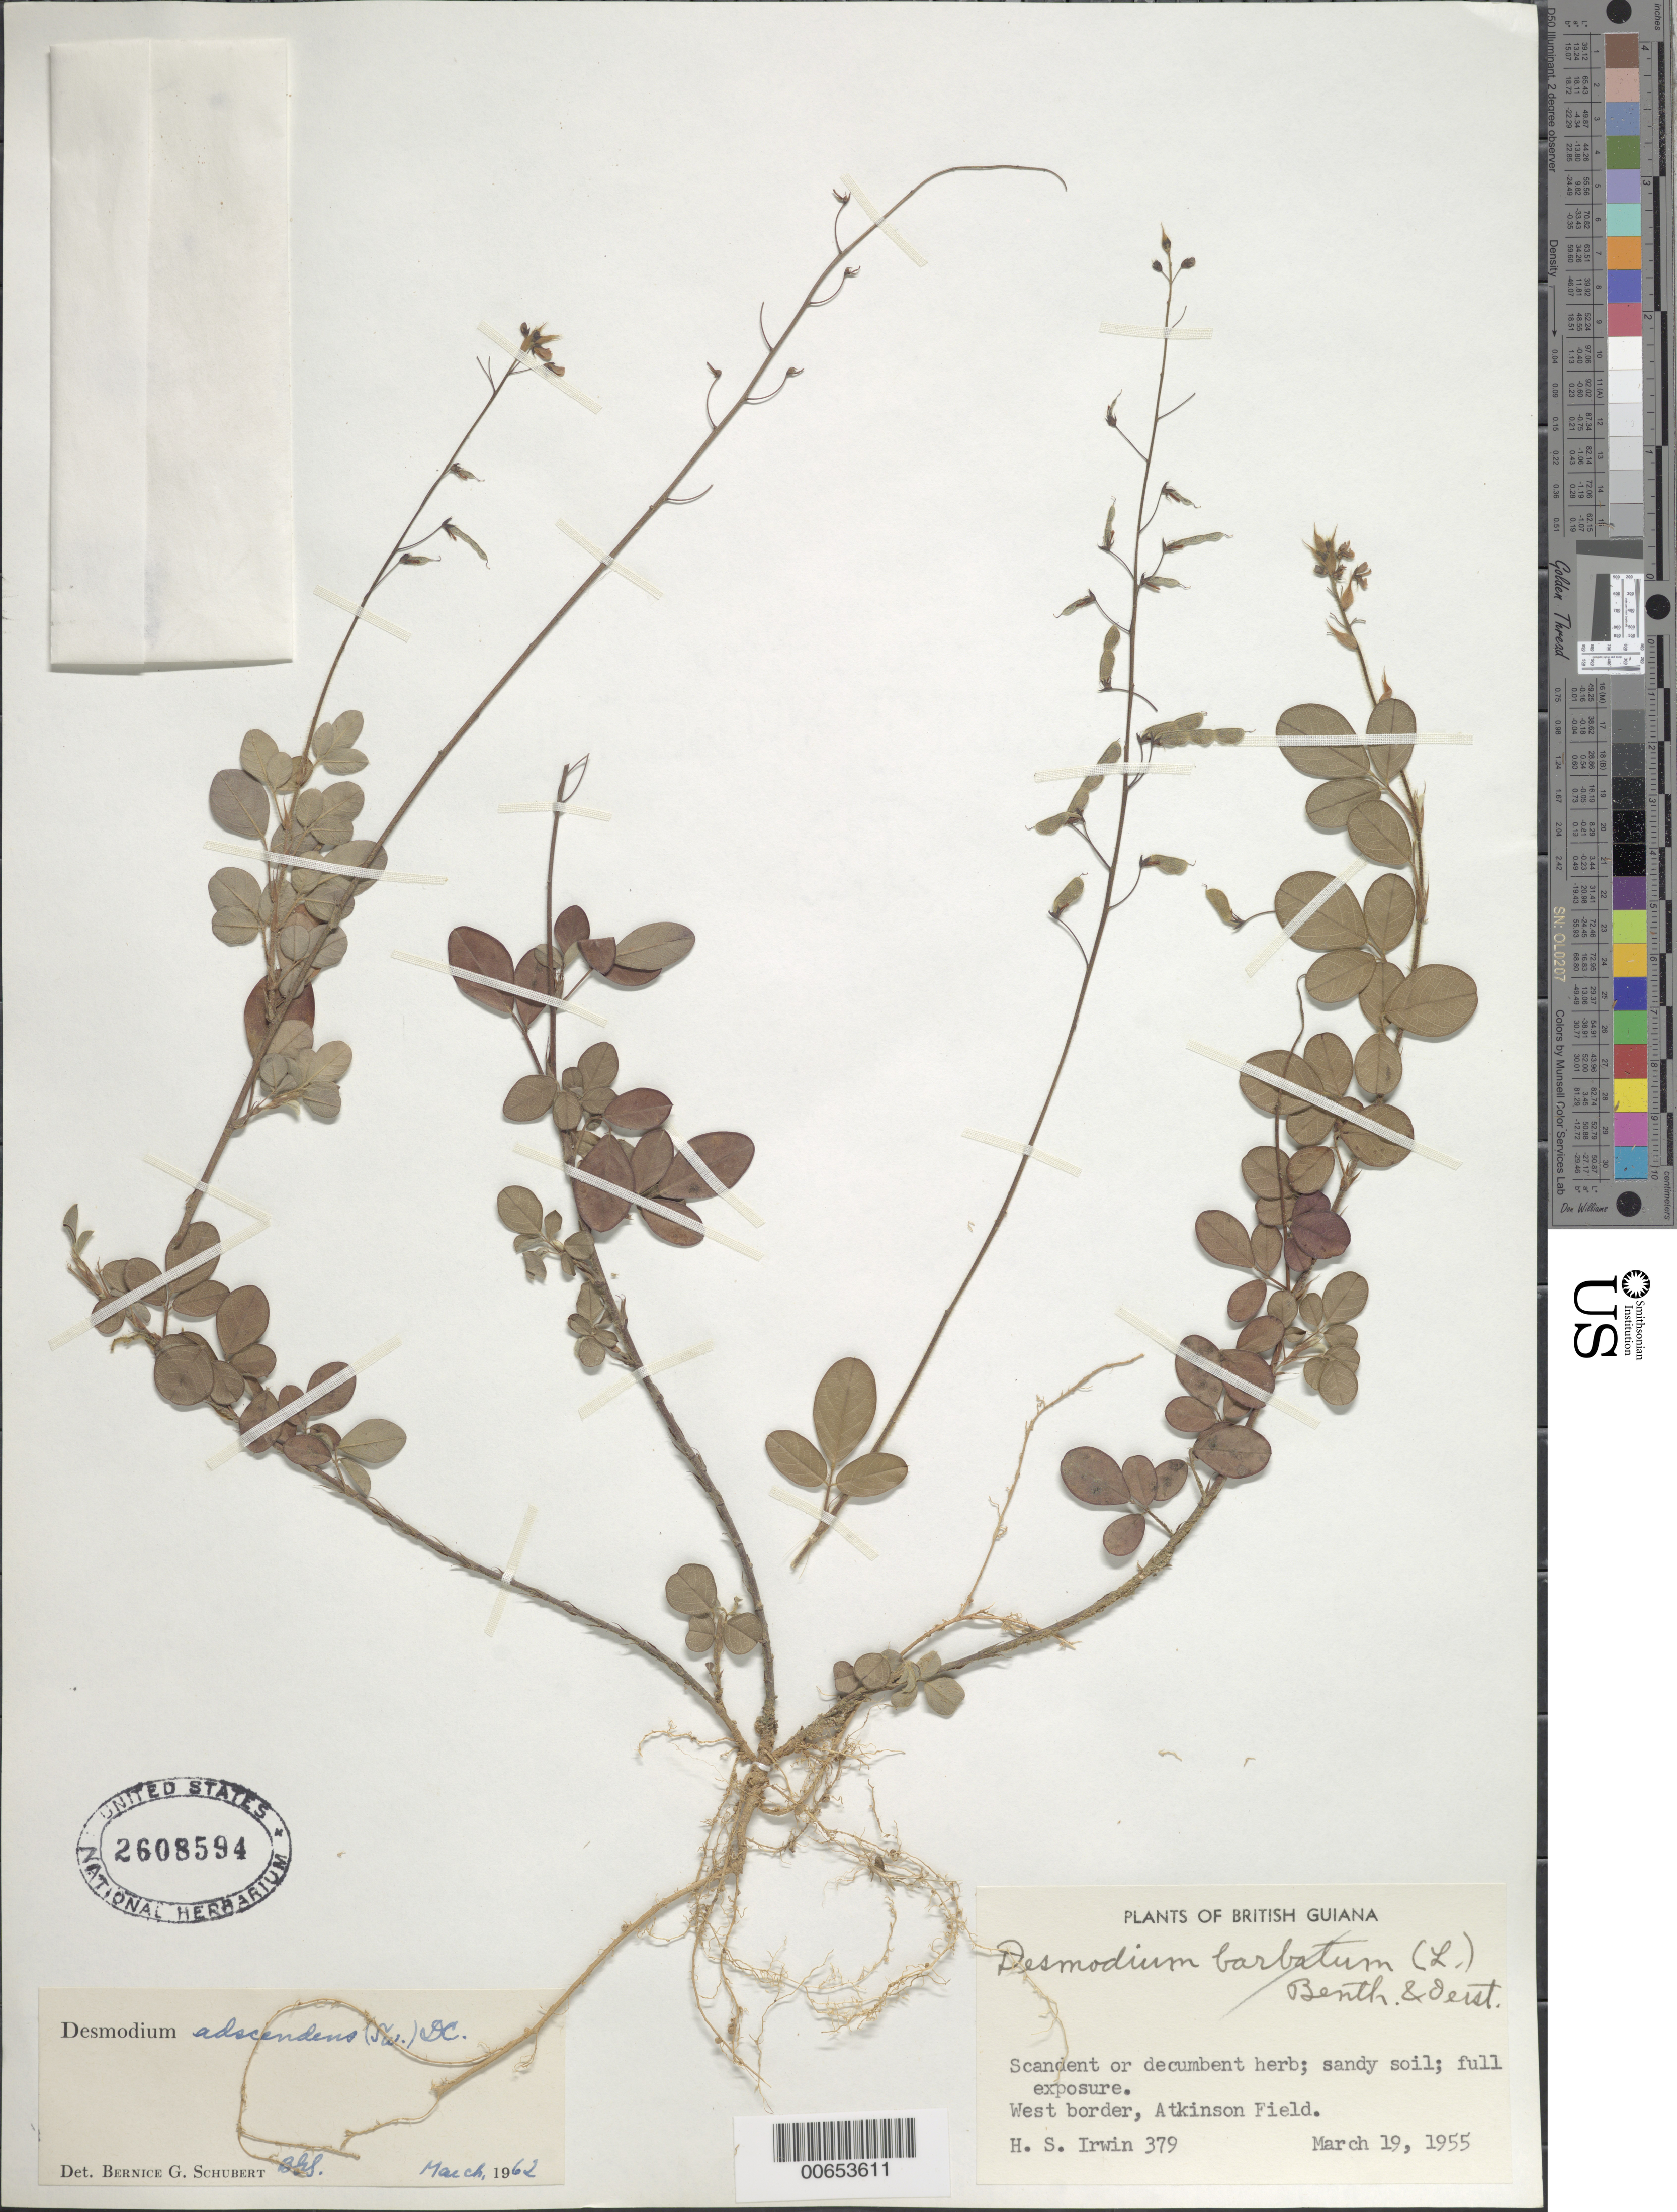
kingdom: Plantae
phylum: Tracheophyta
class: Magnoliopsida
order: Fabales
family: Fabaceae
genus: Grona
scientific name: Grona adscendens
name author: (Sw.) H. Ohashi & K. Ohashi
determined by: Strong, Mark T., (BOT), Smithsonian Institution - National Museum of Natural History (UNITED STATES)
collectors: H. Irwin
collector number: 379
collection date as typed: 19-Mar-55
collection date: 1955-03-19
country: Guyana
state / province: Demerara-Mahaica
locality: Atkinson Field, W border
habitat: Sandy soil, full exposure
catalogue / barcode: US 2608594